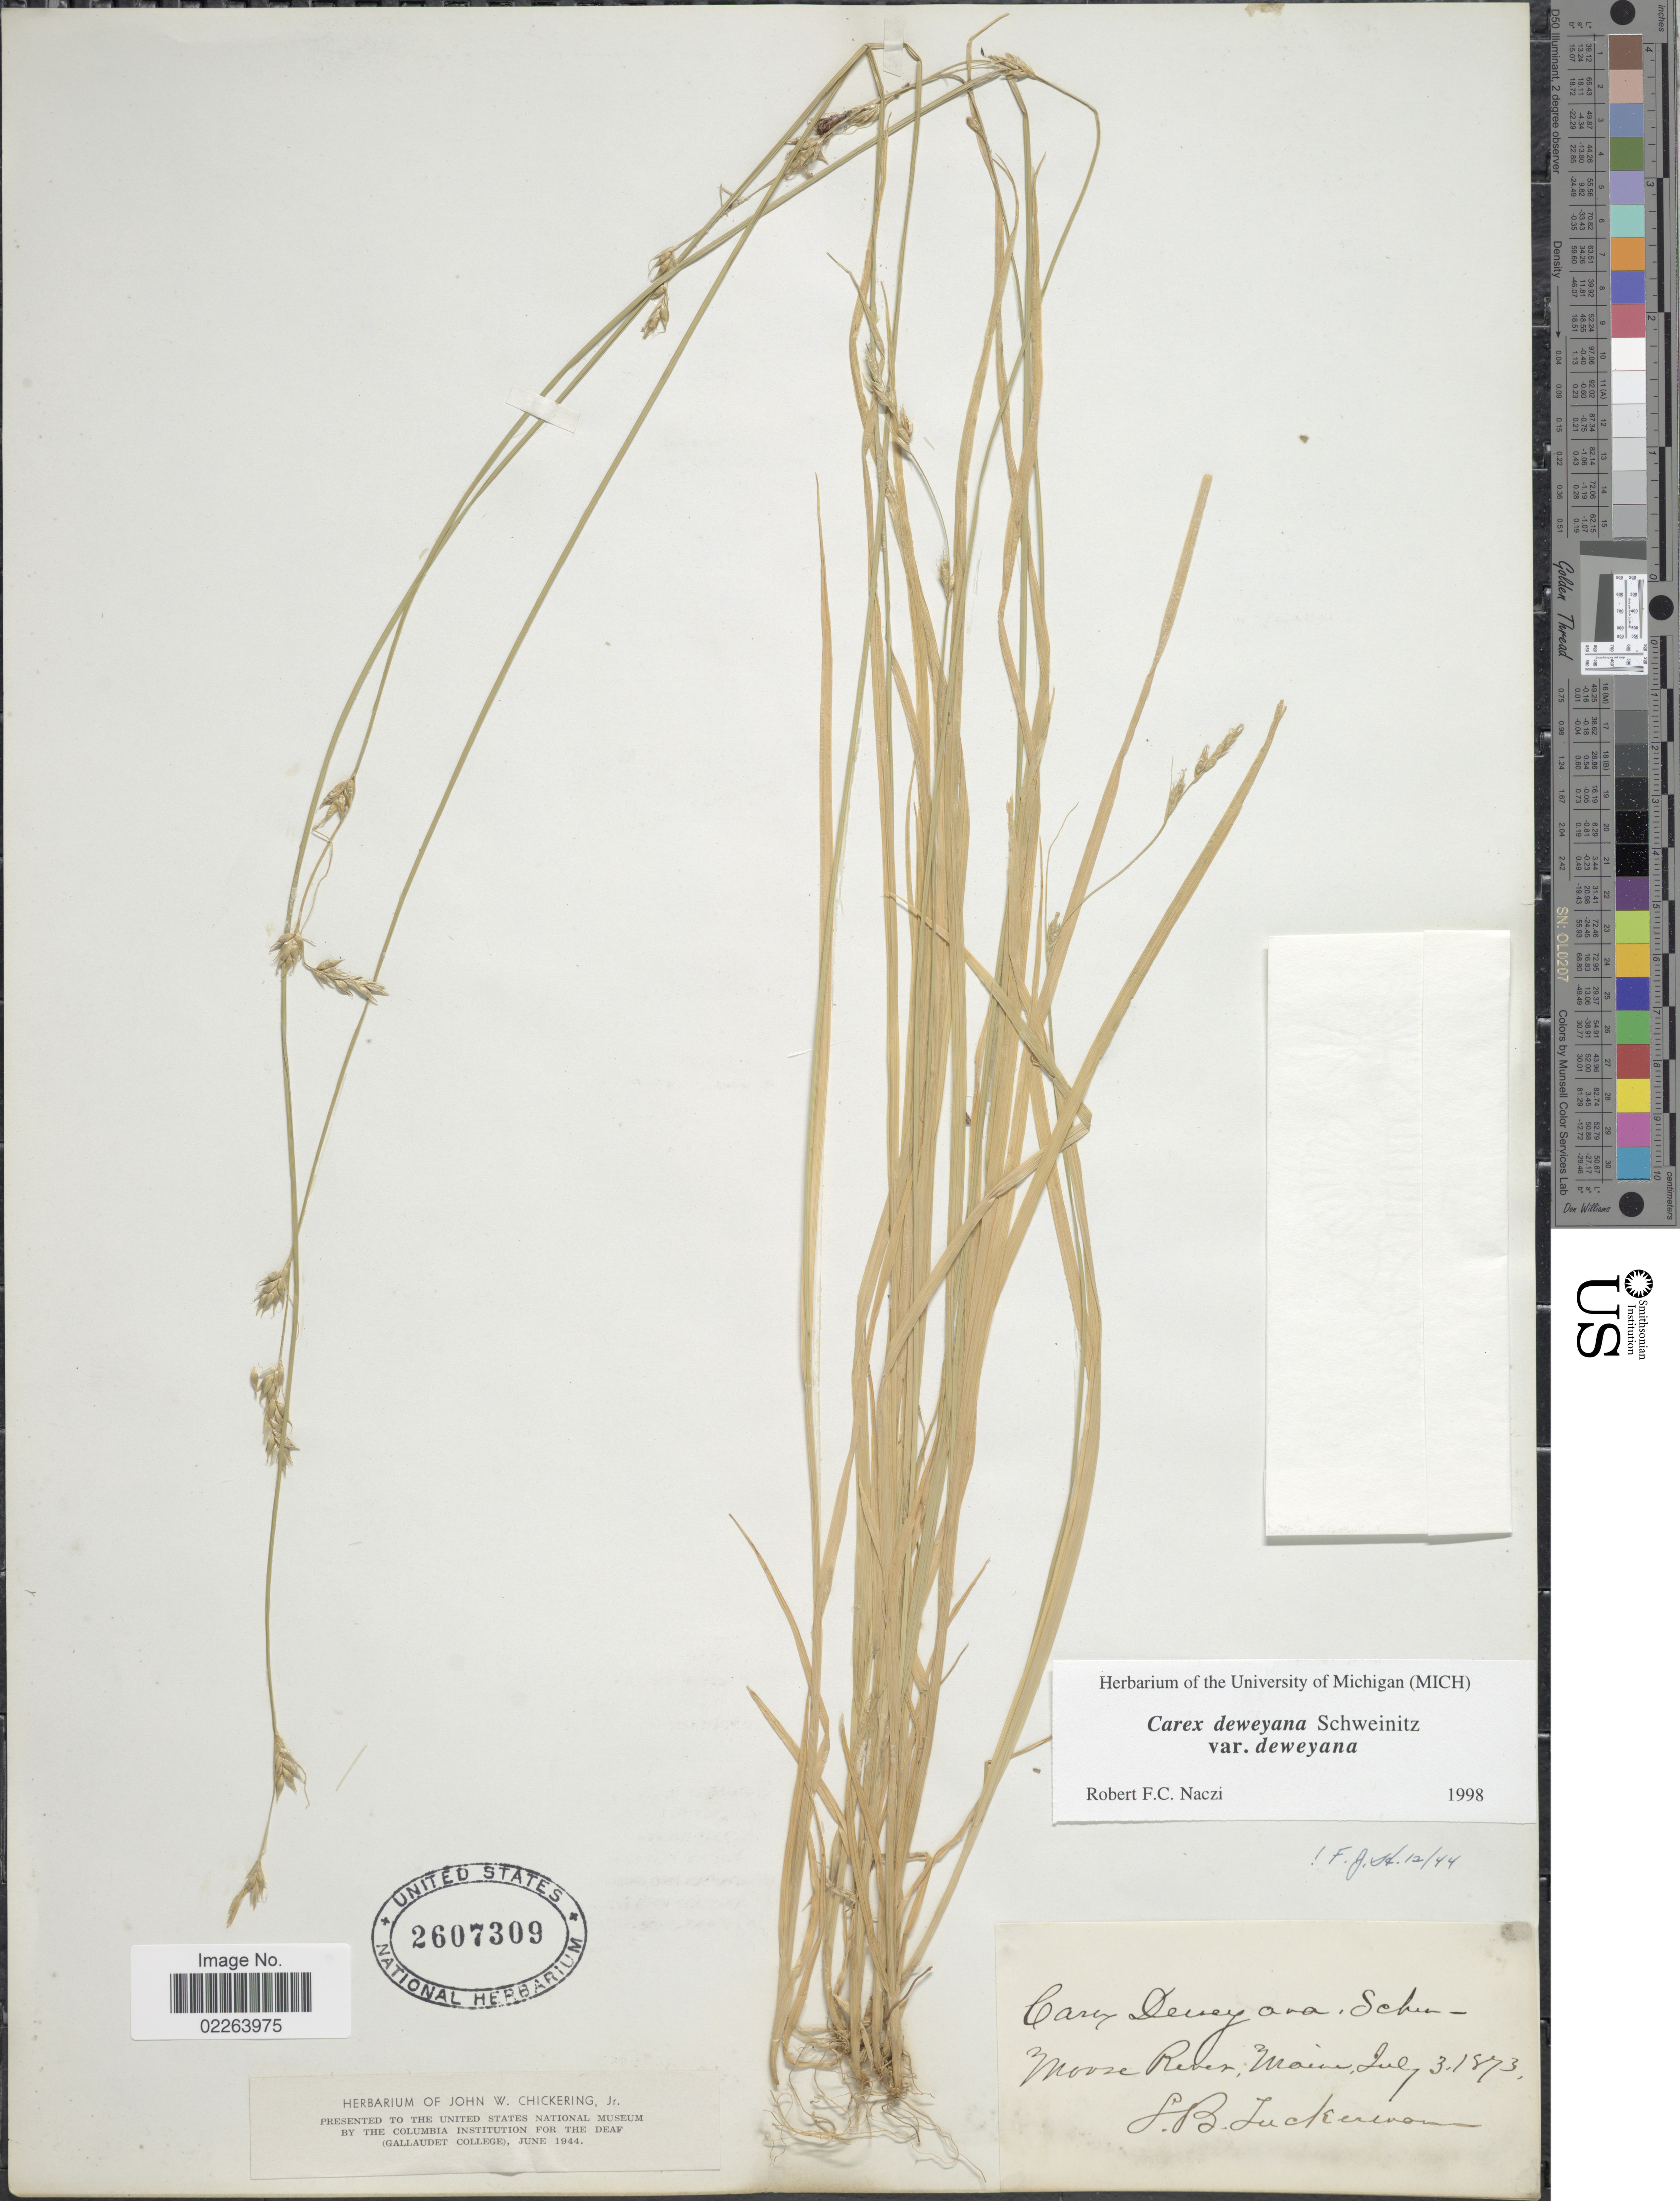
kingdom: Plantae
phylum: Tracheophyta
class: Liliopsida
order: Poales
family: Cyperaceae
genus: Carex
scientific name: Carex deweyana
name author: Schwein.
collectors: S. Tuckerman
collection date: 1873-07-03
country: United States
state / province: Maine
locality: Moose River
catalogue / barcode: US 2607309